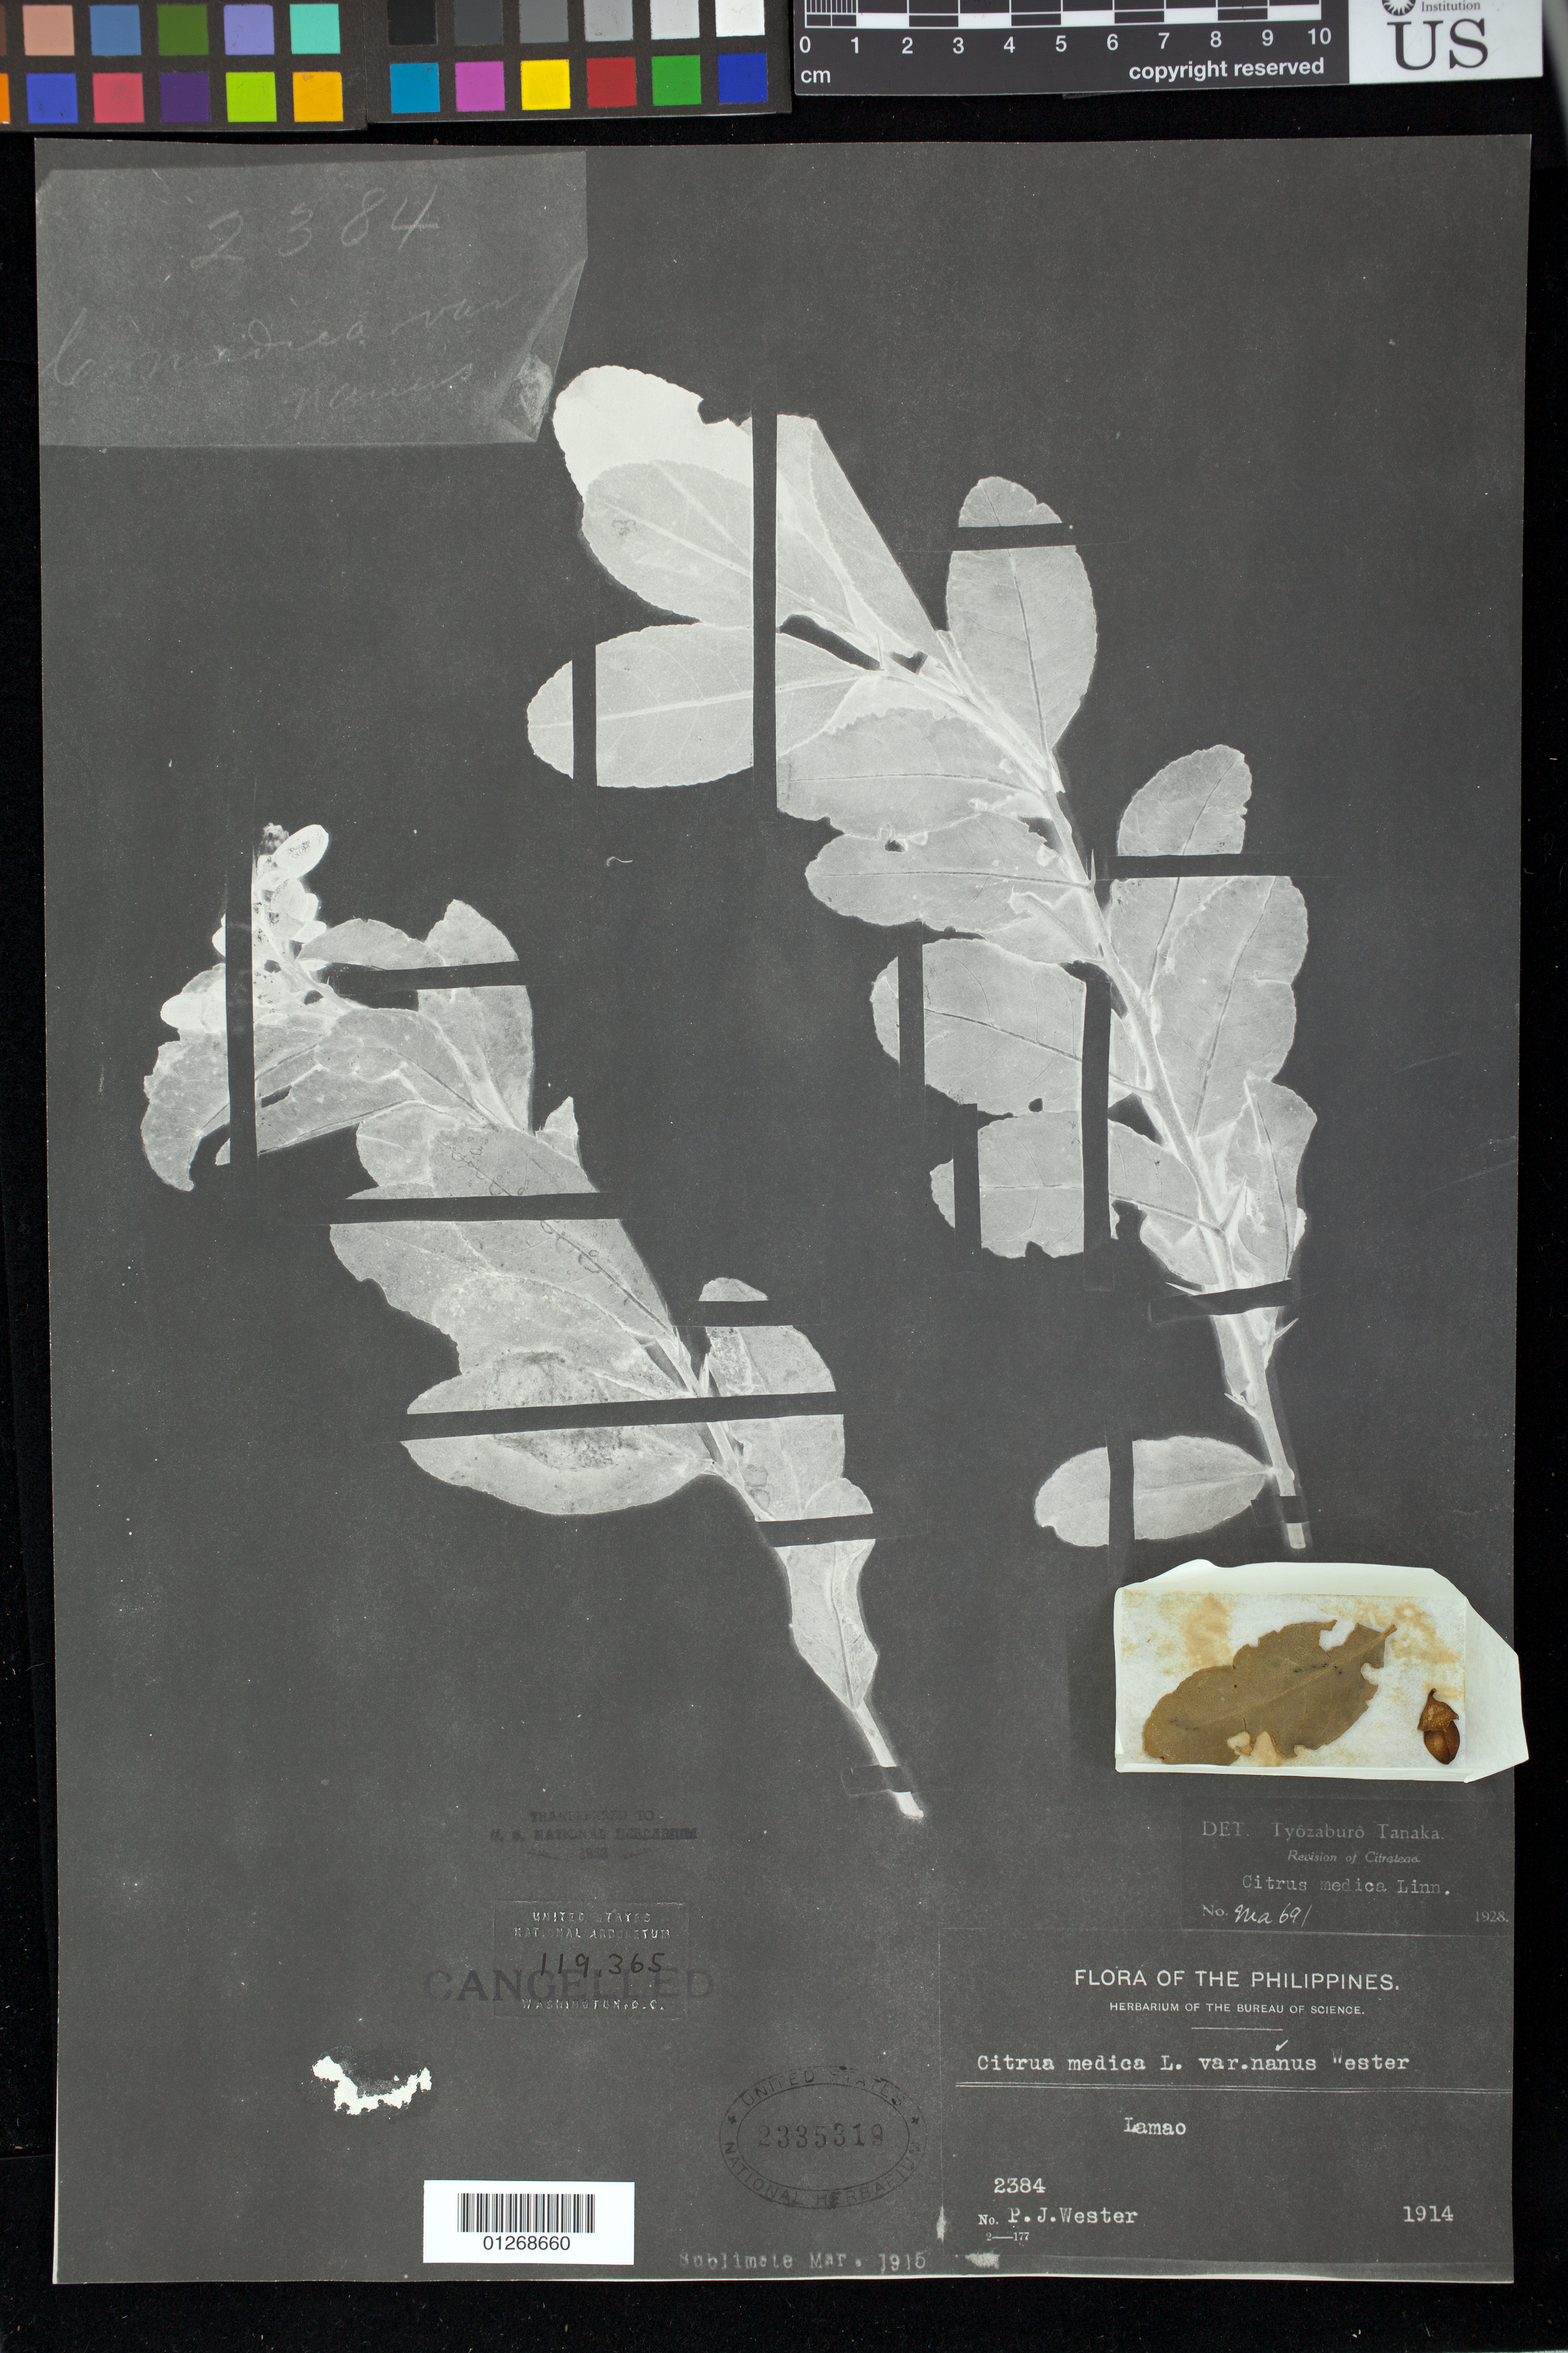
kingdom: Plantae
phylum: Tracheophyta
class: Magnoliopsida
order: Sapindales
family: Rutaceae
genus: Citrus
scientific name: Citrus medica var. nanus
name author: Wester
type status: Isosyntype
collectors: P. J. Wester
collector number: Bur. Sci. 2384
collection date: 1914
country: Philippines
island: Luzon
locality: Lamao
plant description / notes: Sheet ex herb. National Arboretum (NA), transferred to U.S. National Herbarium 1953. Photocopy (negative) and fragmentary material of type specimen, origin unclear.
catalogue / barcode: US 2335319